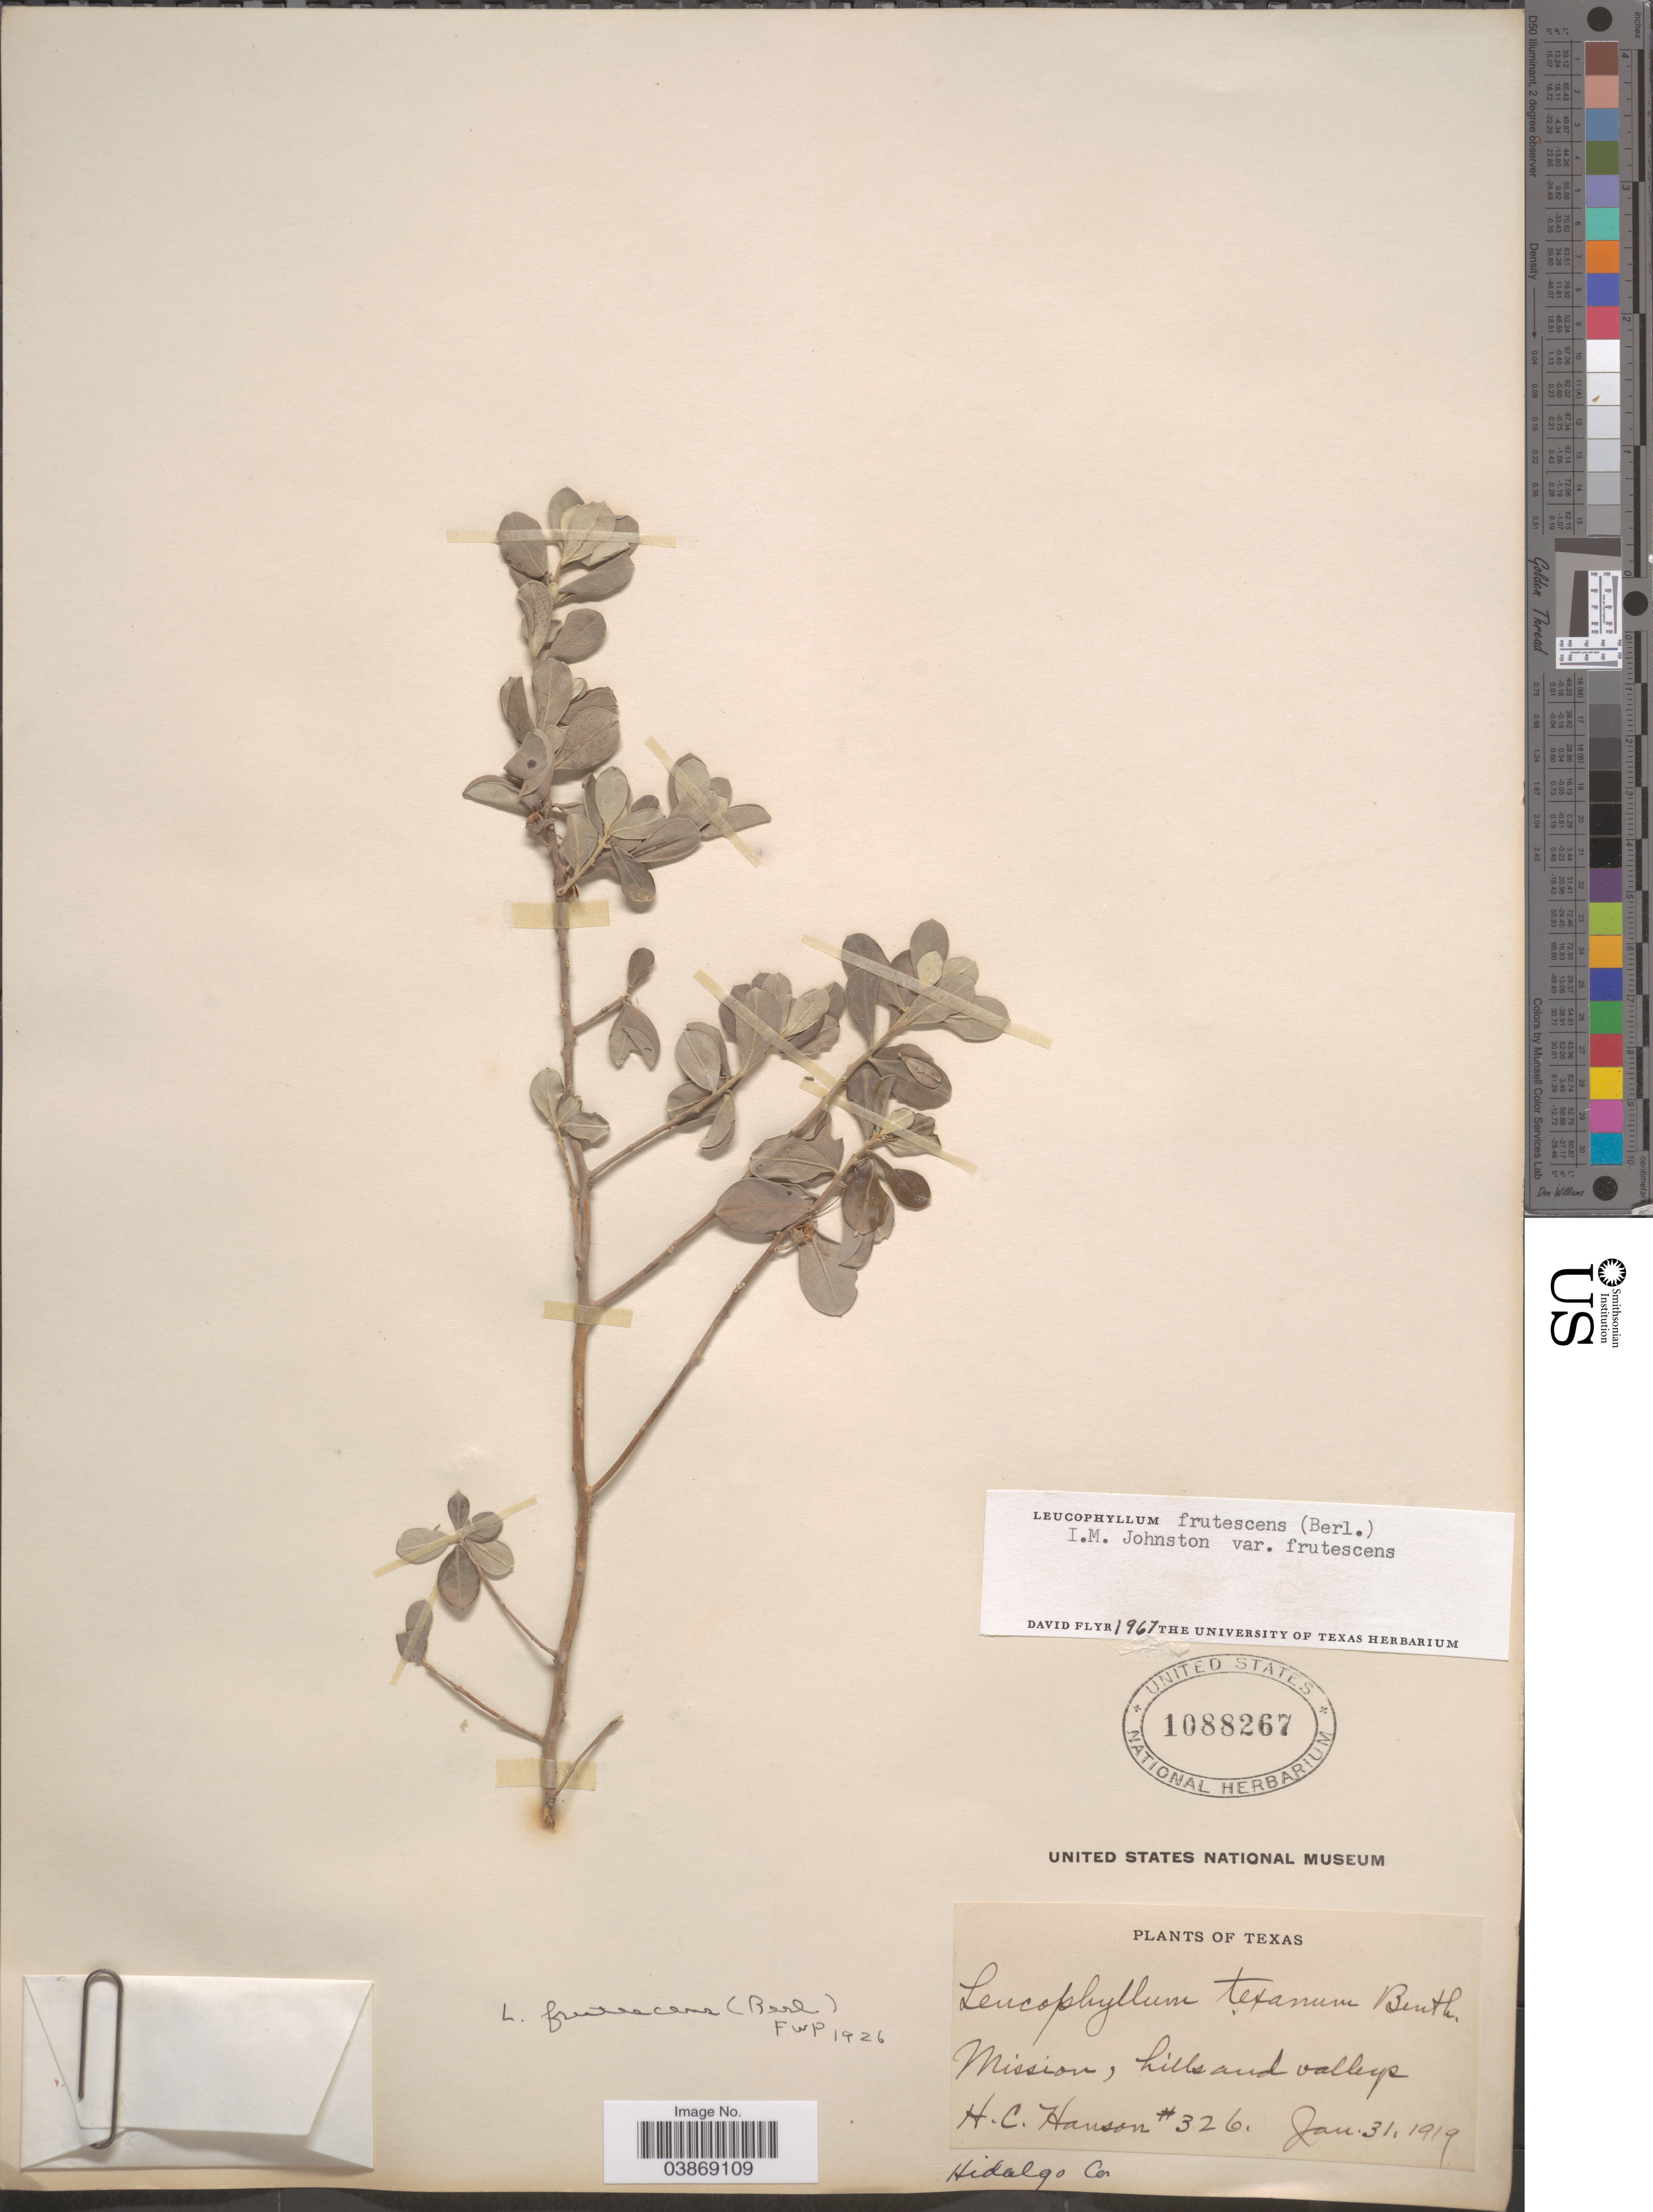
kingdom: Plantae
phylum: Tracheophyta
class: Magnoliopsida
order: Lamiales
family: Scrophulariaceae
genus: Leucophyllum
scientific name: Leucophyllum frutescens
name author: (Berland.) I.M. Johnst.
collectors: H. Hanson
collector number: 326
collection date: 1919-01-31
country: United States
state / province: Texas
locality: Mission, hills and valleys. Hidalgo Co.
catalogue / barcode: US 1088267